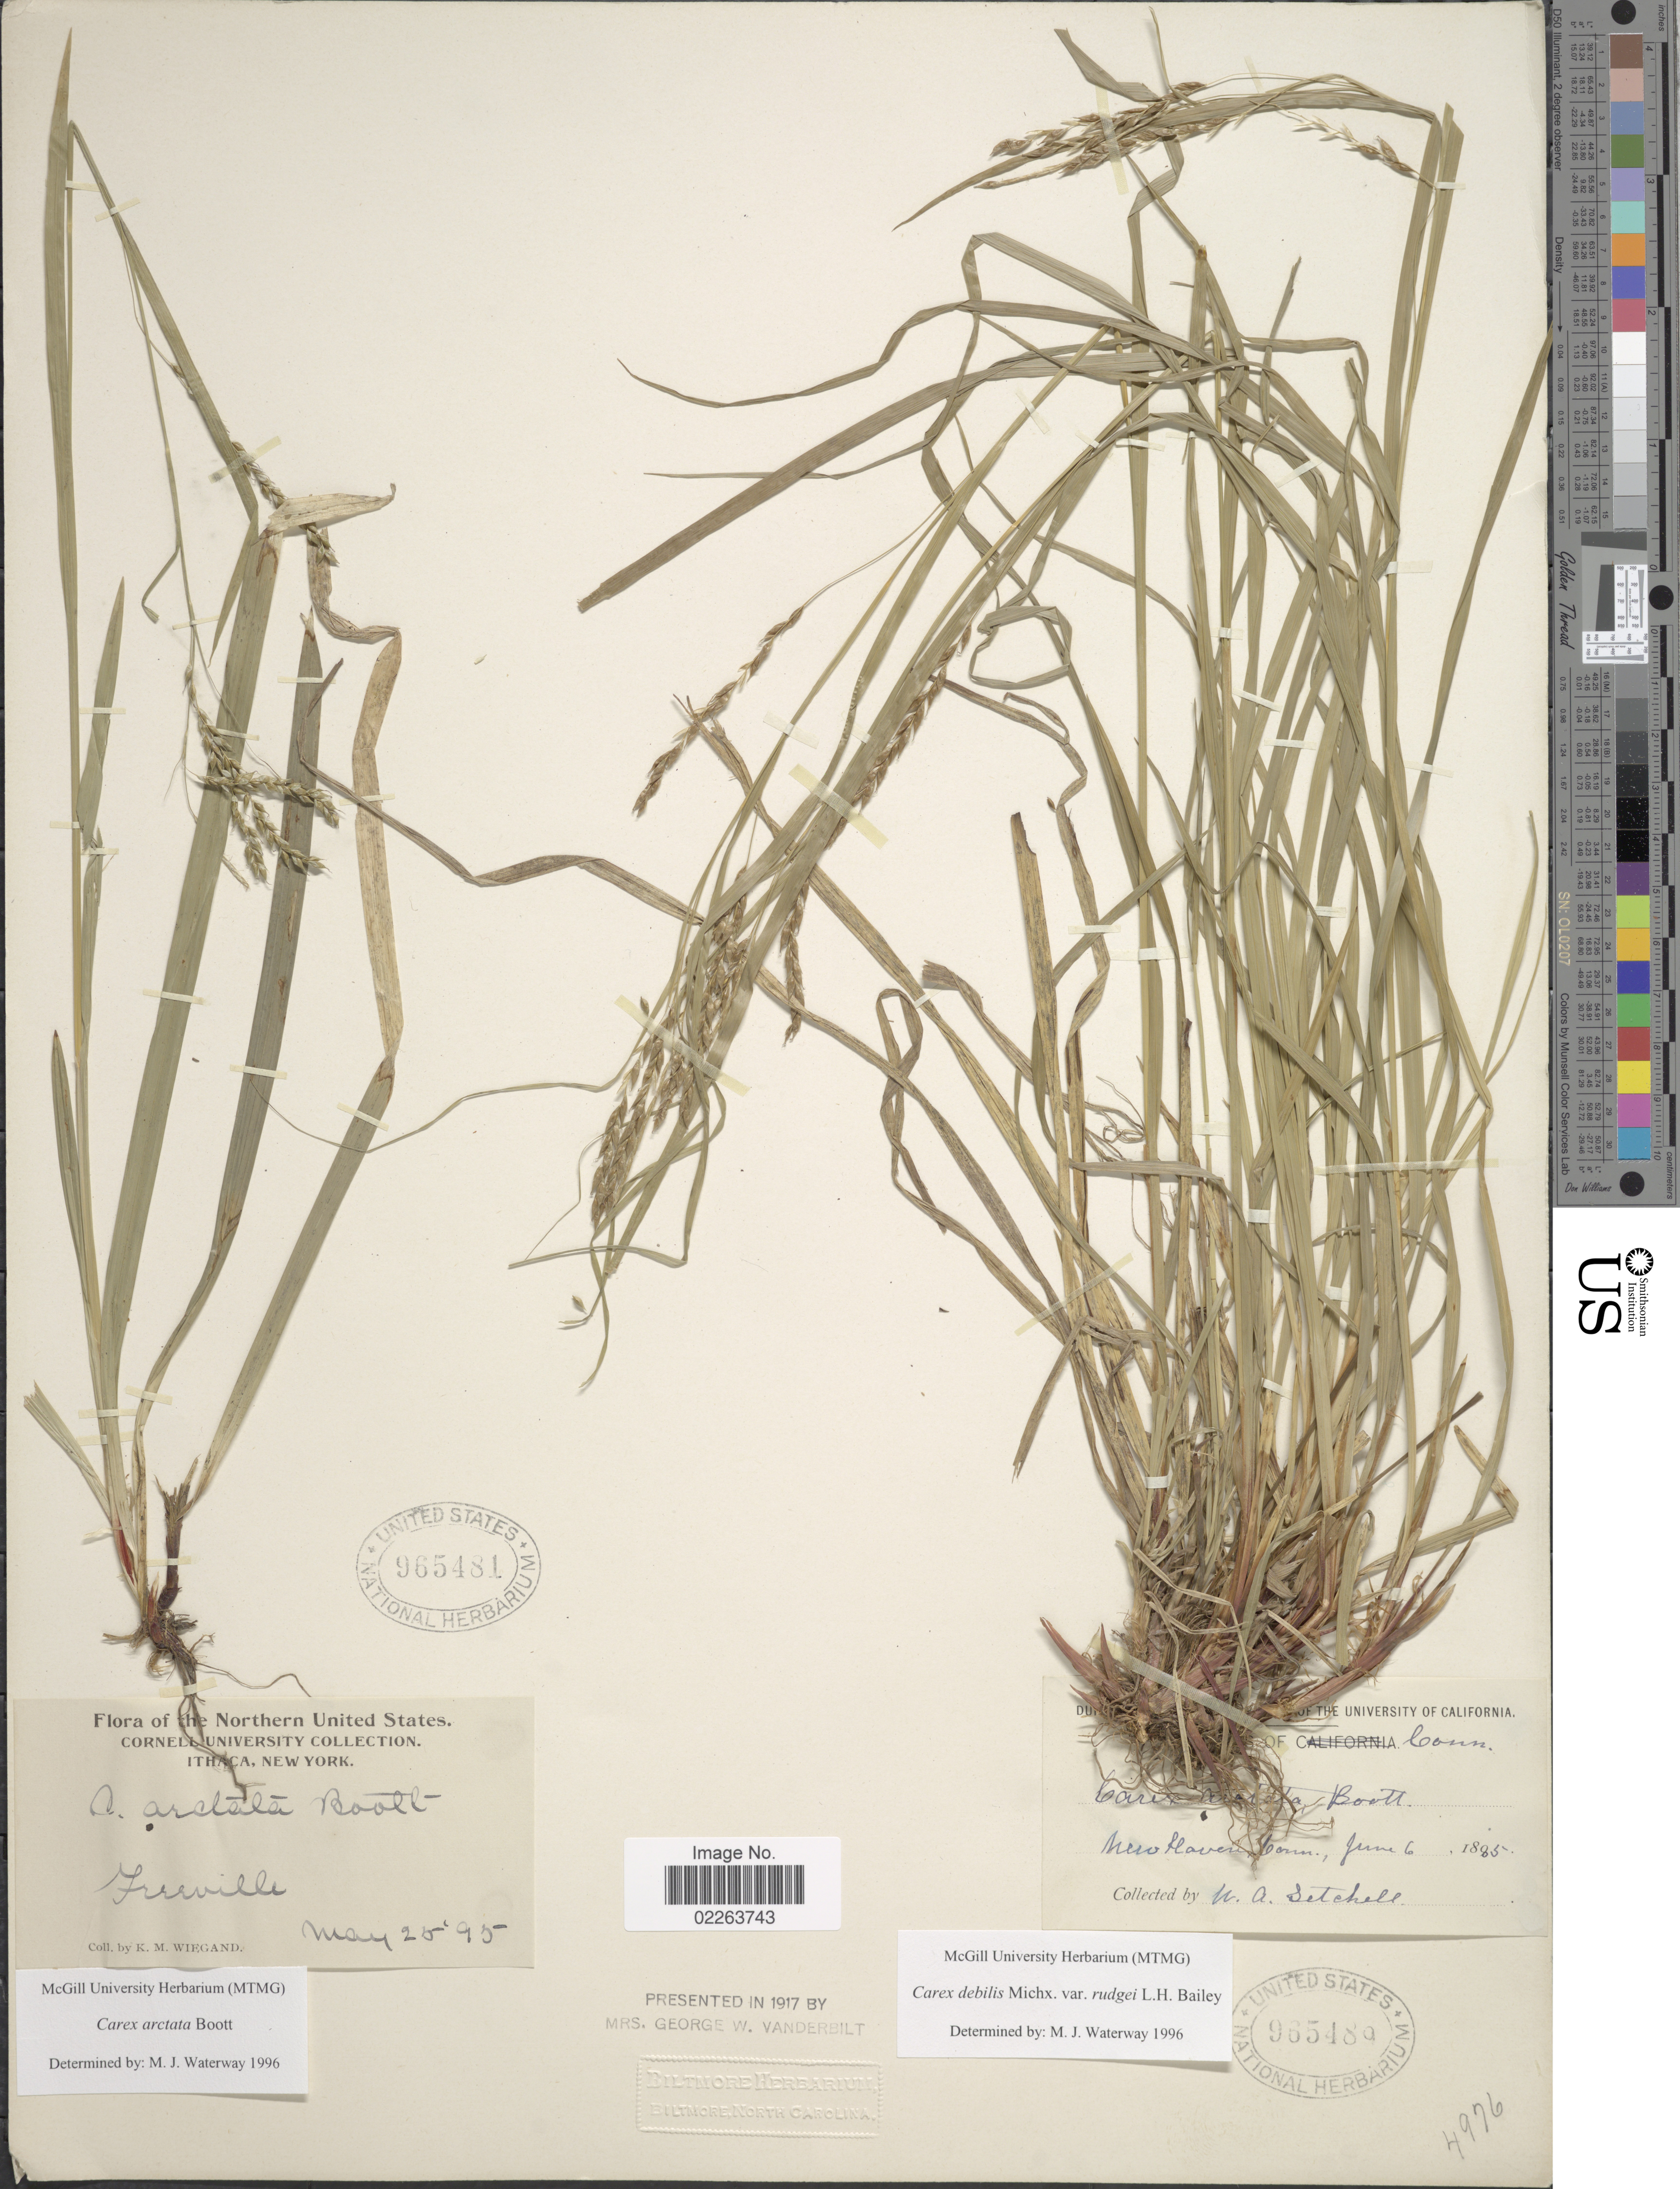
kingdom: Plantae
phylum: Tracheophyta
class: Liliopsida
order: Poales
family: Cyperaceae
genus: Carex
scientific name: Carex flexuosa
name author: Muhl. ex Willd.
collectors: W. Setchell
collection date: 1895-06-06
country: United States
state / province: Connecticut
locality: New Haven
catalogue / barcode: US 965489-2